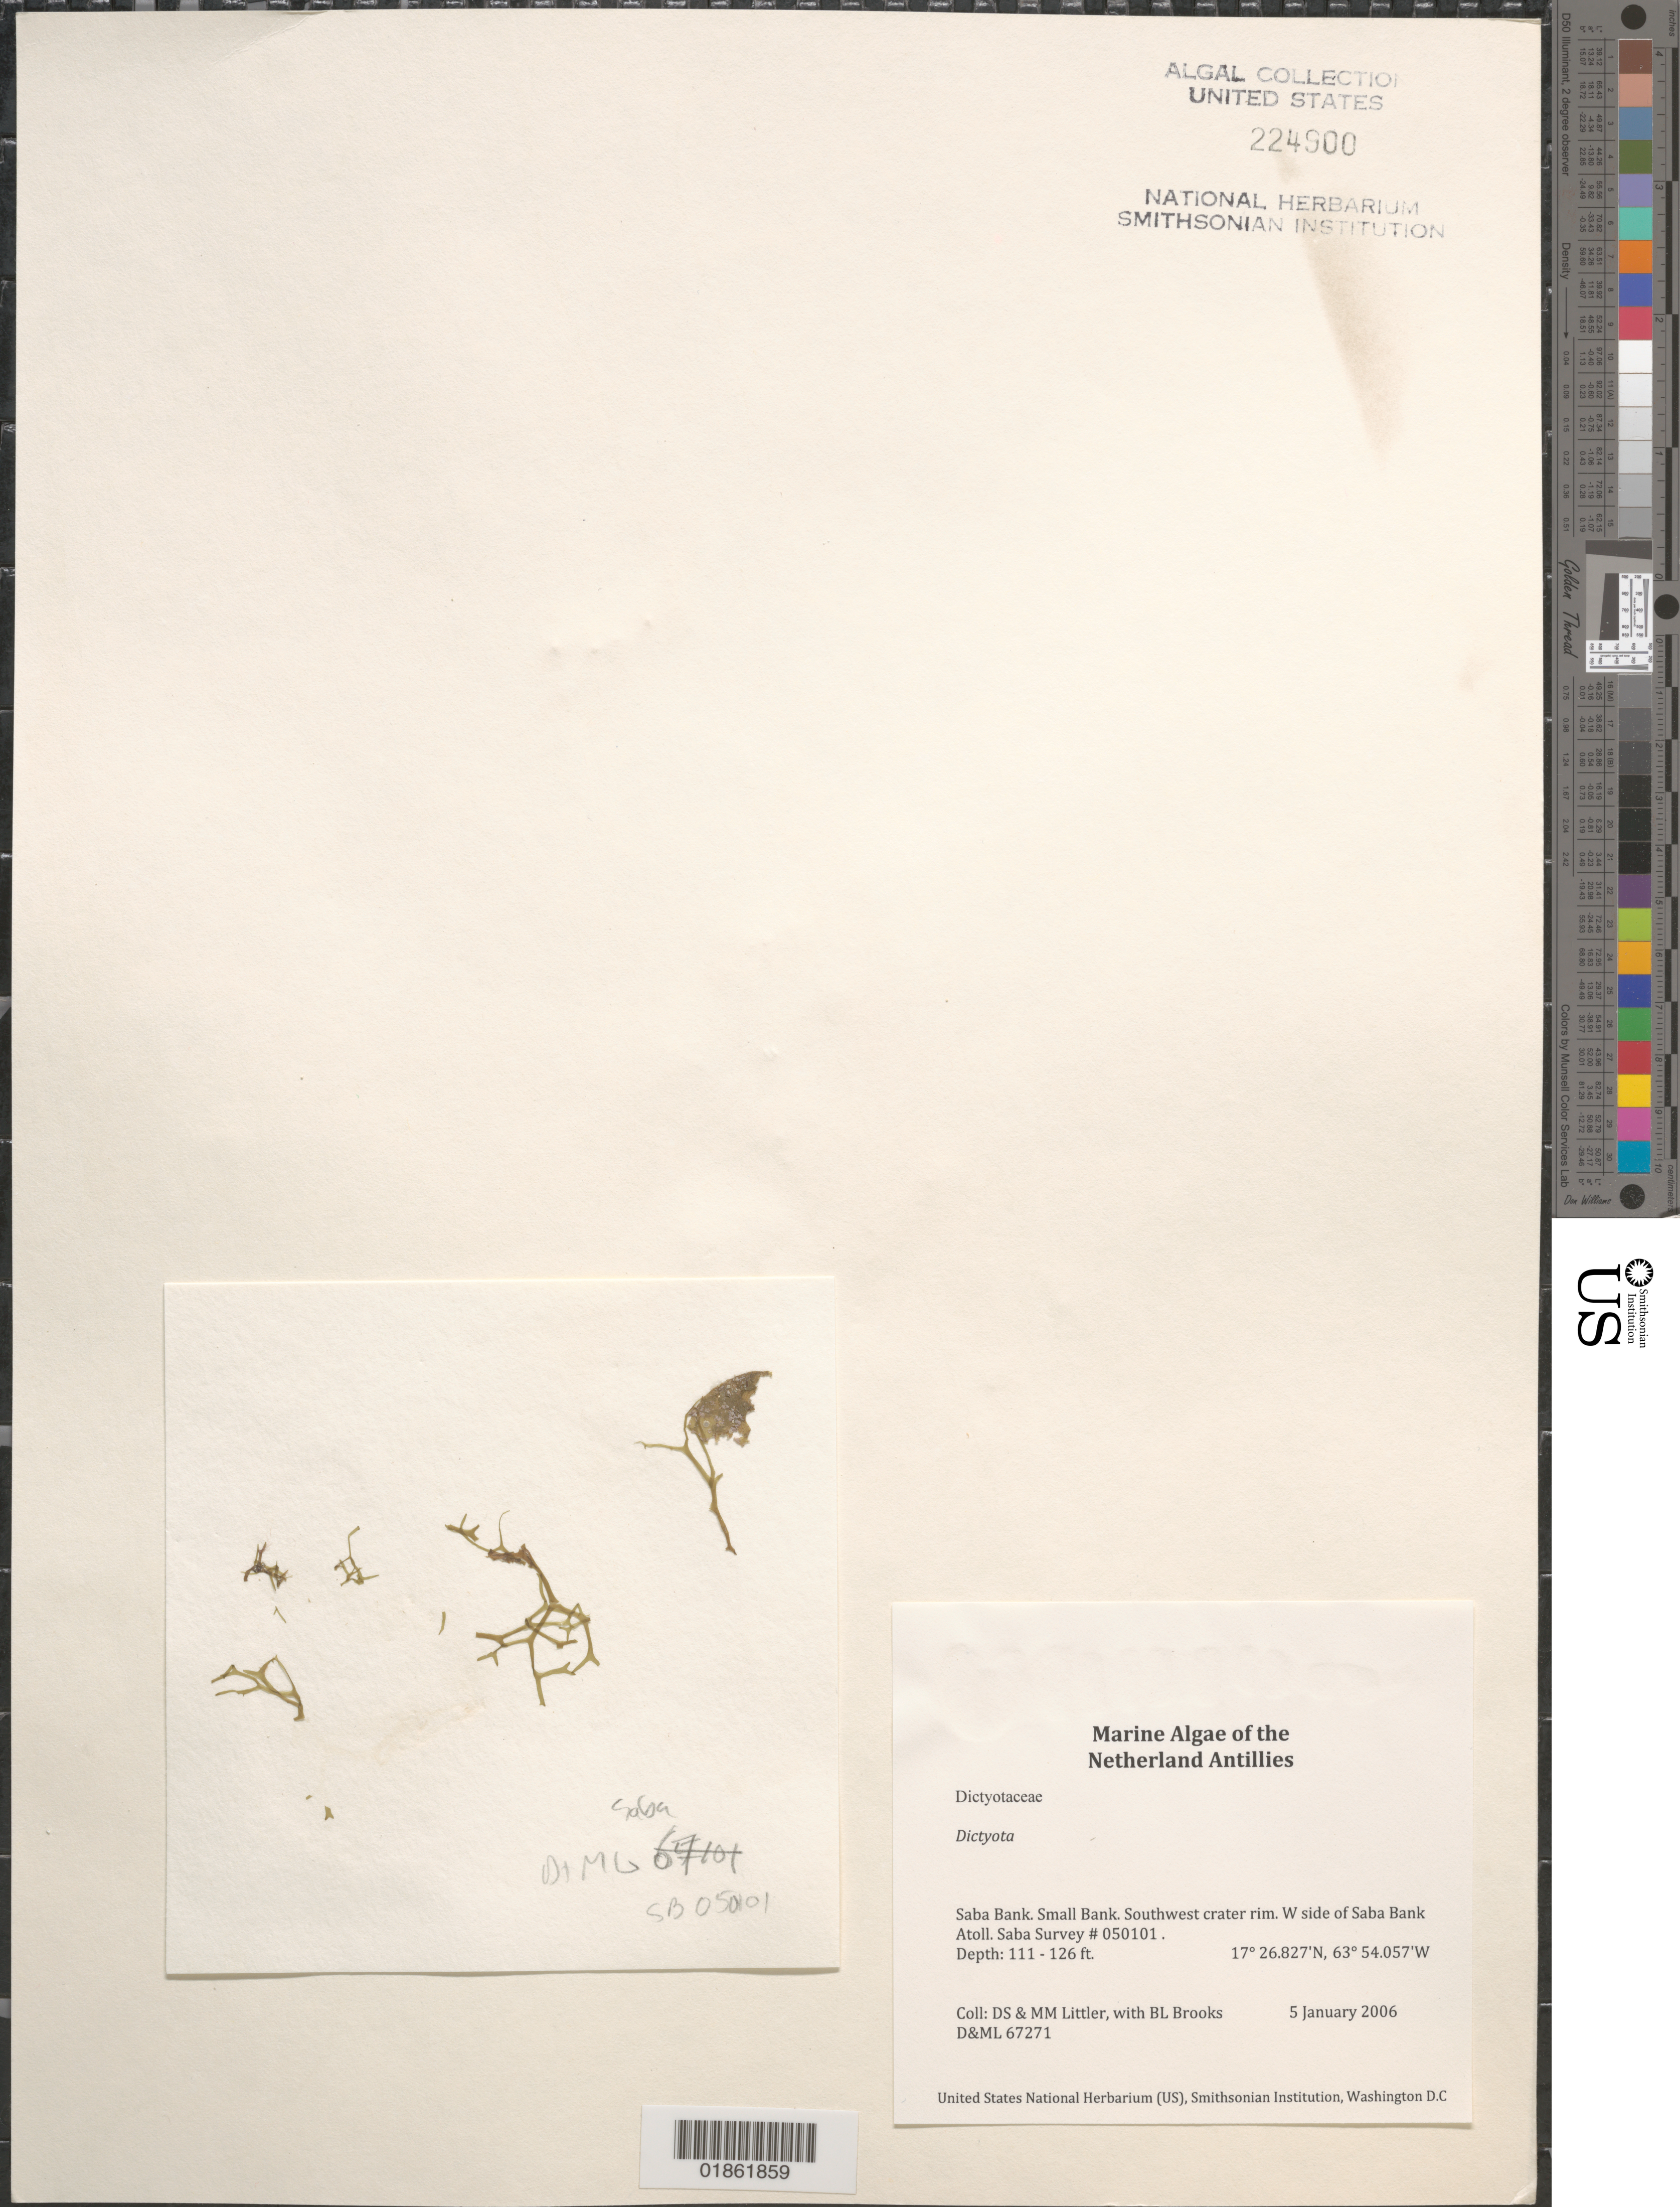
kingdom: Chromista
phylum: Ochrophyta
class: Phaeophyceae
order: Dictyotales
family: Dictyotaceae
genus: Dictyota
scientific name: Dictyota sp.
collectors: D. S. Littler & M. M. Littler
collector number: D&ML 67271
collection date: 2006-01-05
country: Netherlands Antilles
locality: Saba Bank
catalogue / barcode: US 224900